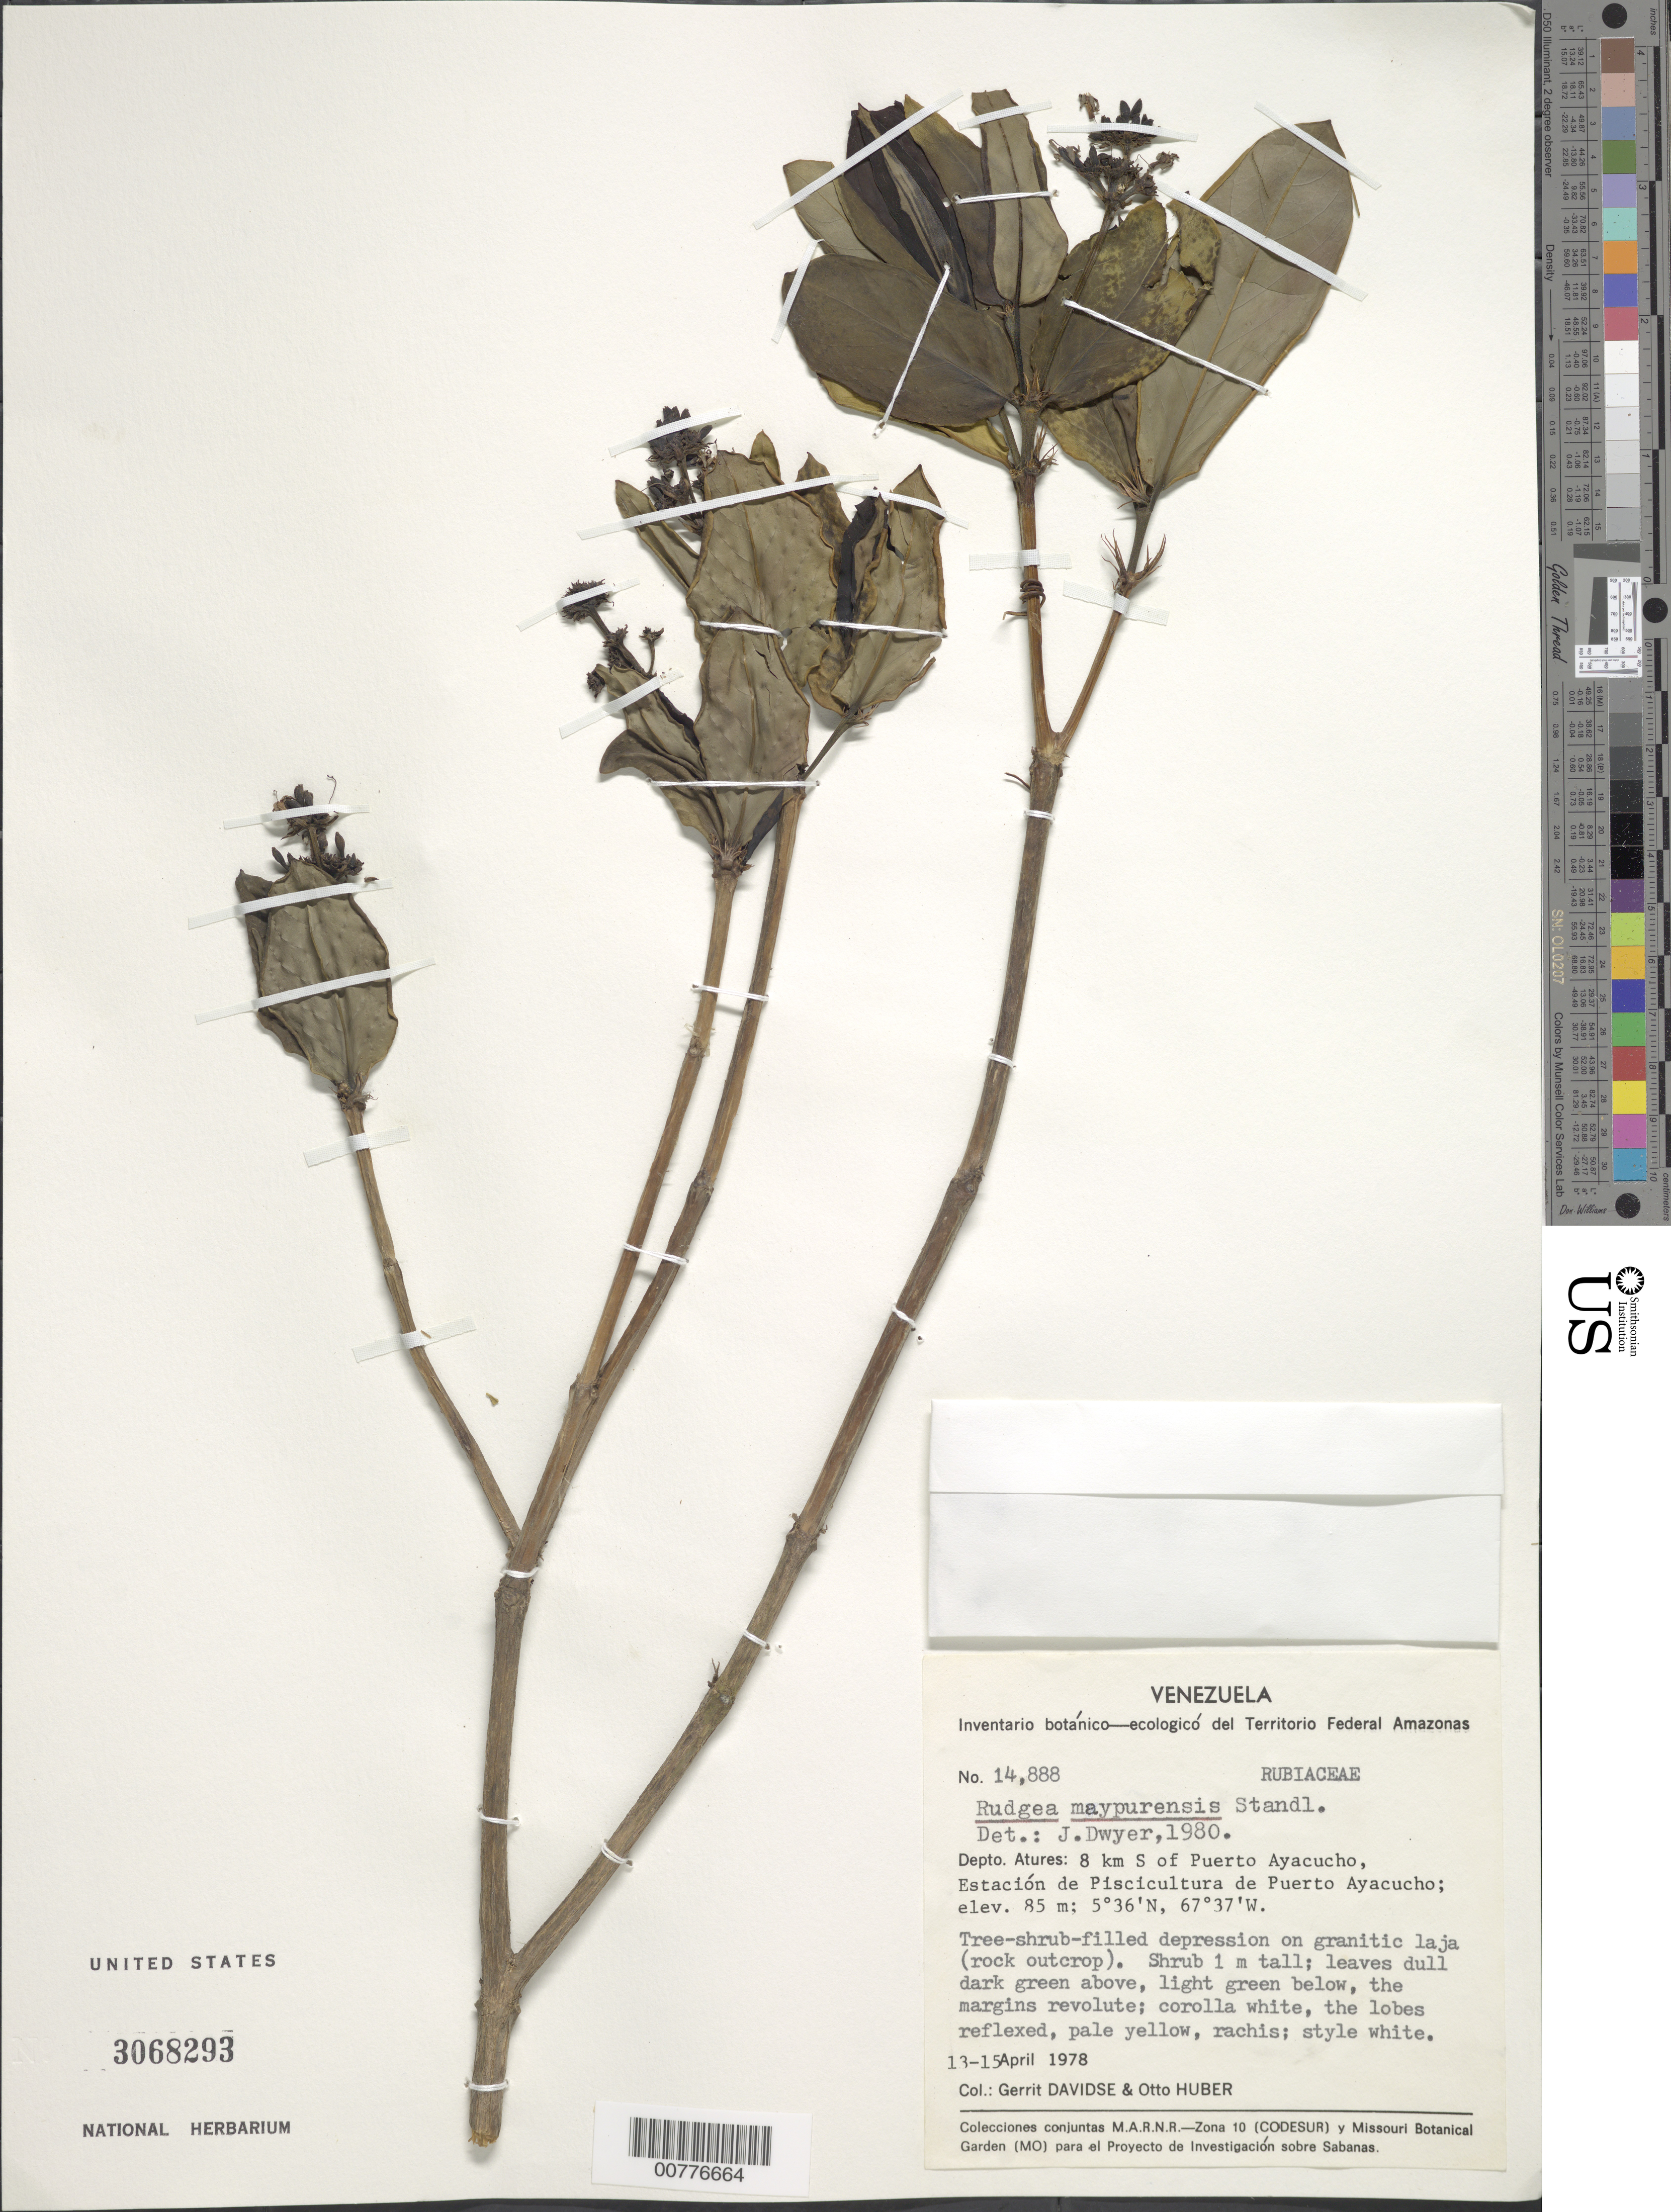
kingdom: Plantae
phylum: Tracheophyta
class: Magnoliopsida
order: Gentianales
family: Rubiaceae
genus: Rudgea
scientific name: Rudgea maypurensis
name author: Standl.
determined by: Dwyer, J. D., (MO), Missouri Botanical Garden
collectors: G. Davidse & O. Huber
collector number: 14888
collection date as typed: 13-Apr-78 to 15-Apr-78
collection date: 1978-04-13/1978-04-15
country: Venezuela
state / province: Amazonas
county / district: Atures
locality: Puerto Ayacucho, 8 km S of, Estación de Piscicultura de Puerto Ayacucho, Río Orinoco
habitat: Tree-shrub-filled depression on granitic laja (rock-outcrop)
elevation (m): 85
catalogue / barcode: US 3068293